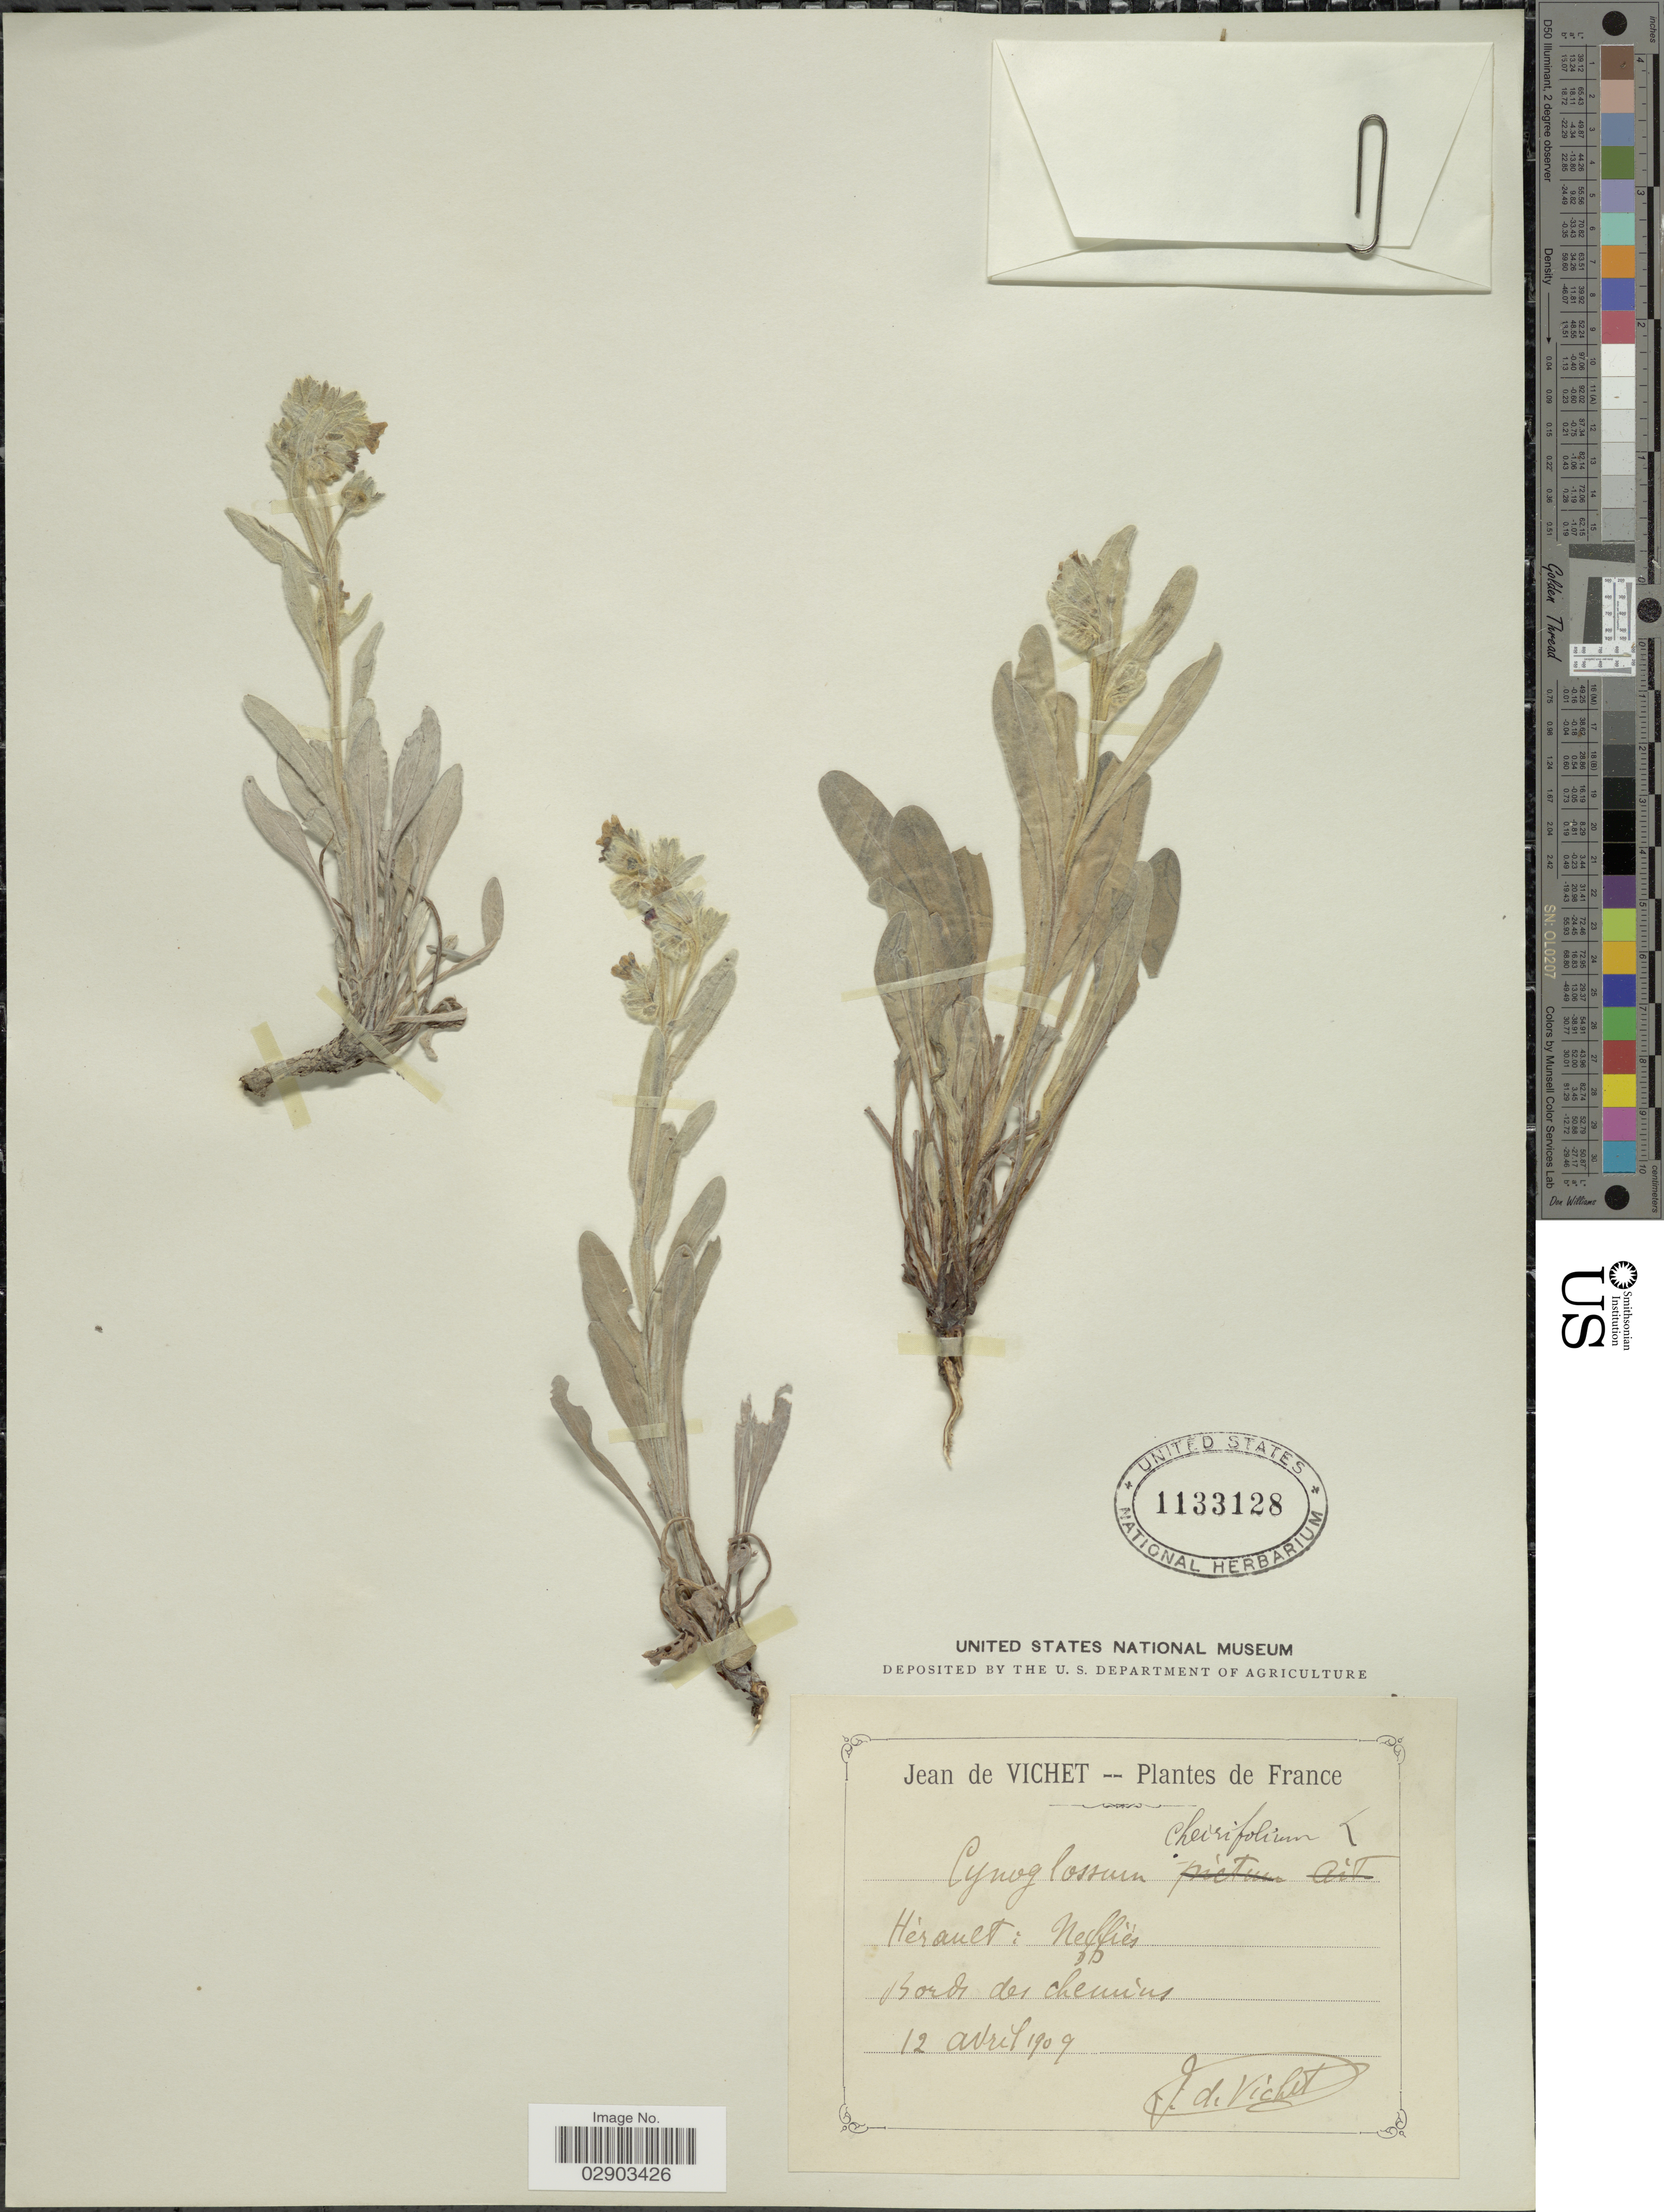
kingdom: Plantae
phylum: Tracheophyta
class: Magnoliopsida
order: Boraginales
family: Boraginaceae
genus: Cynoglossum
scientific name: Cynoglossum cheirifolium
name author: L.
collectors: J. de Vichet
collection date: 1909-04-12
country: France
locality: Hèrault: Neffiès. Bords des chemins.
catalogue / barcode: US 1133128